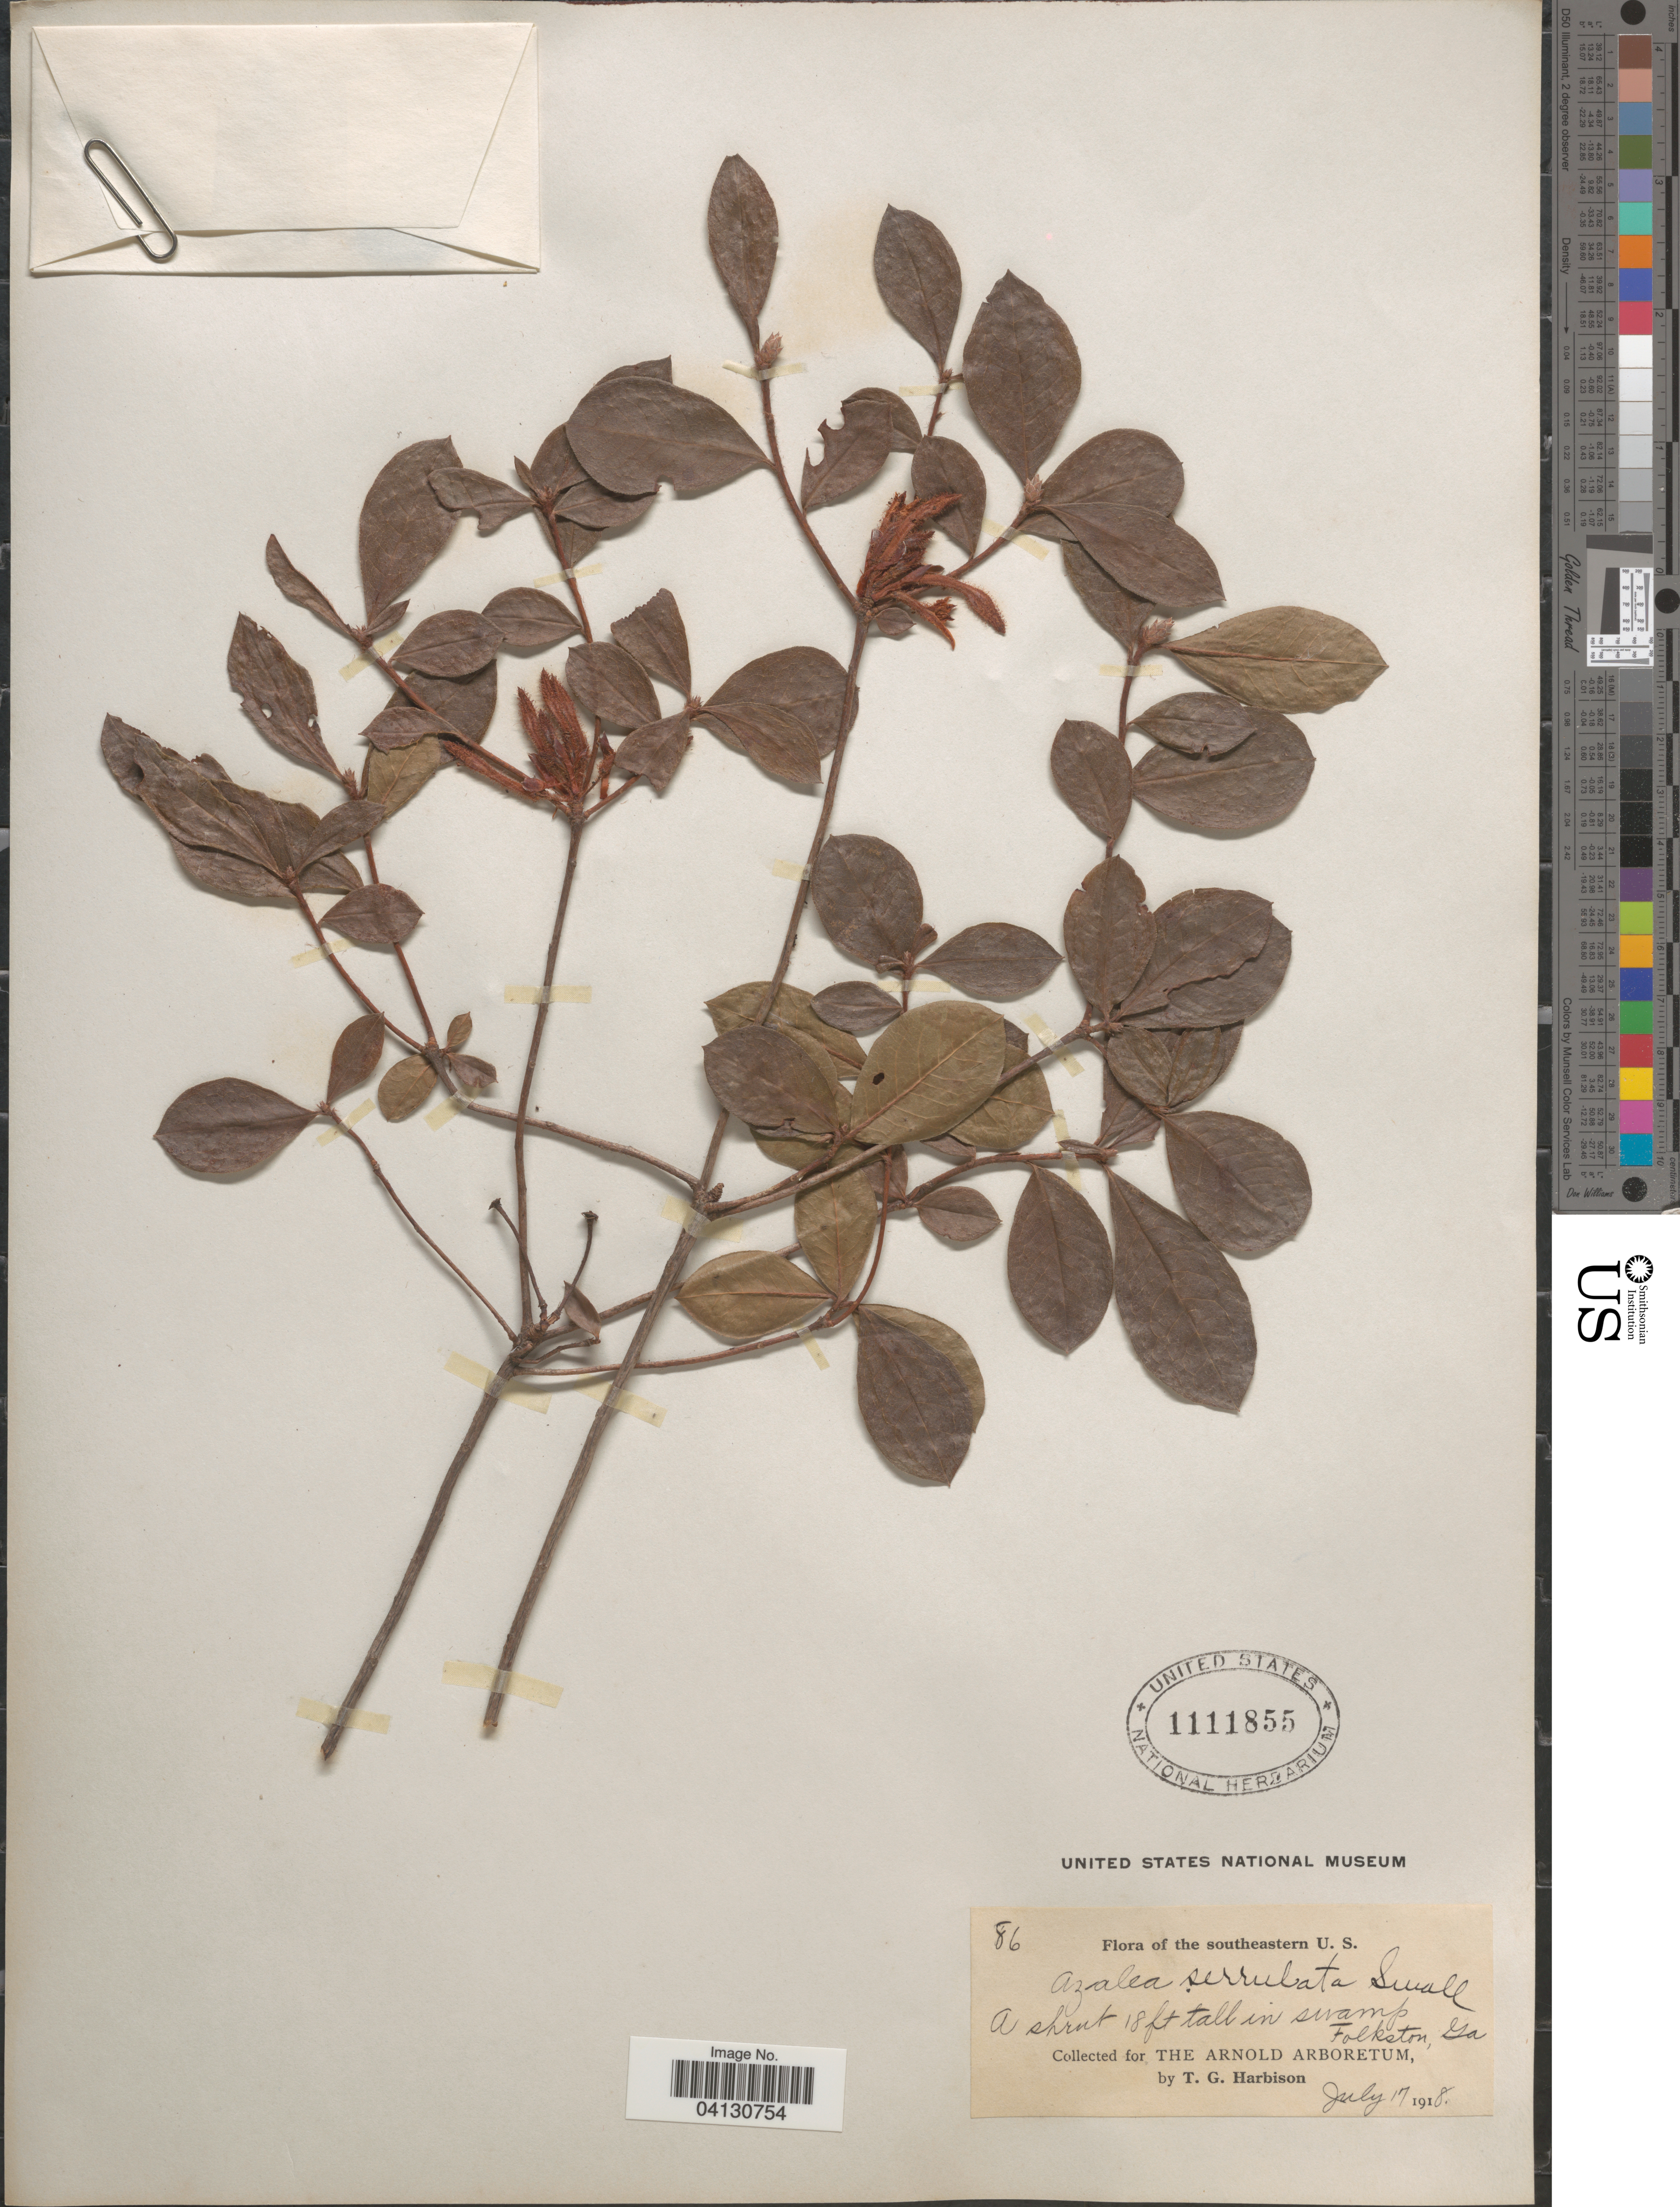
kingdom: Plantae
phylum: Tracheophyta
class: Magnoliopsida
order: Ericales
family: Ericaceae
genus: Azalea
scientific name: Azalea serrulata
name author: Small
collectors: T. Harbison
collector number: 86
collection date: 1918-07-17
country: United States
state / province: Georgia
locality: Southeastern U. S. Folkston.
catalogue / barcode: US 1111855